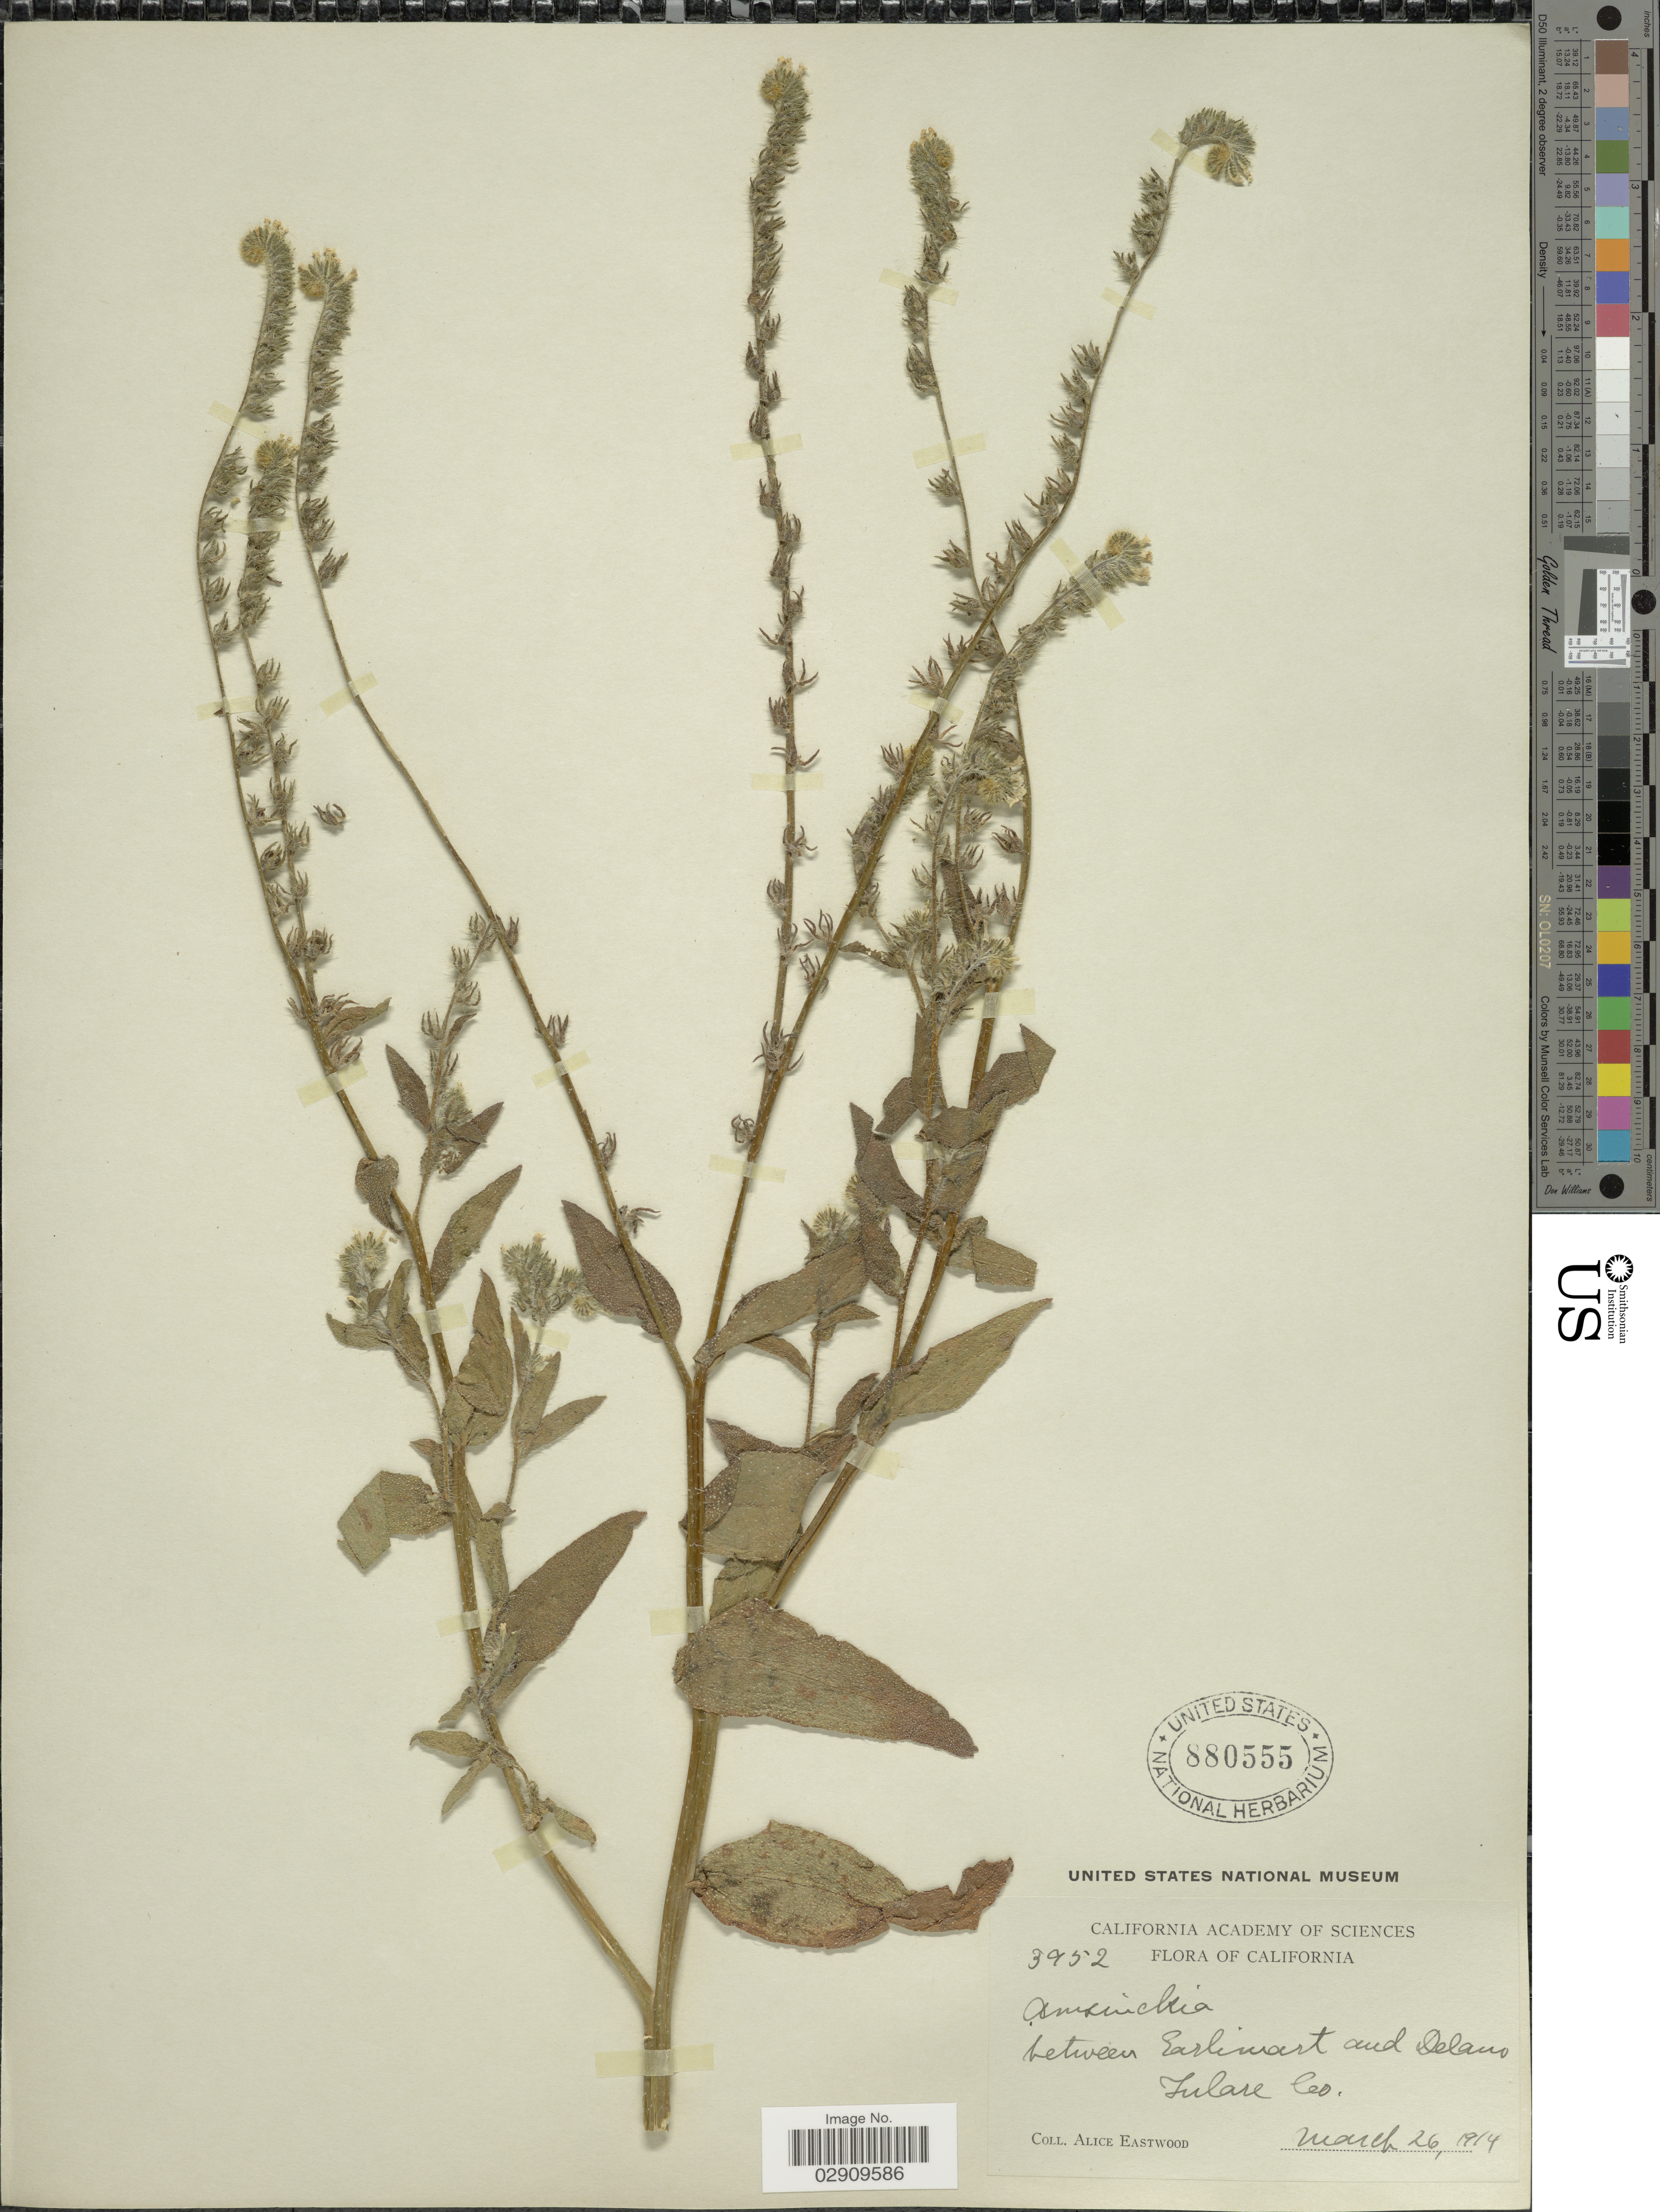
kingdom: Plantae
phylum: Tracheophyta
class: Magnoliopsida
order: Boraginales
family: Boraginaceae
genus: Amsinckia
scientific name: Amsinckia sp.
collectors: A. Eastwood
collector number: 3952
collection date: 1914-03-26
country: United States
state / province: California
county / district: Tulare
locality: Between Earlimart and Delano Tulare Co.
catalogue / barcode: US 880555